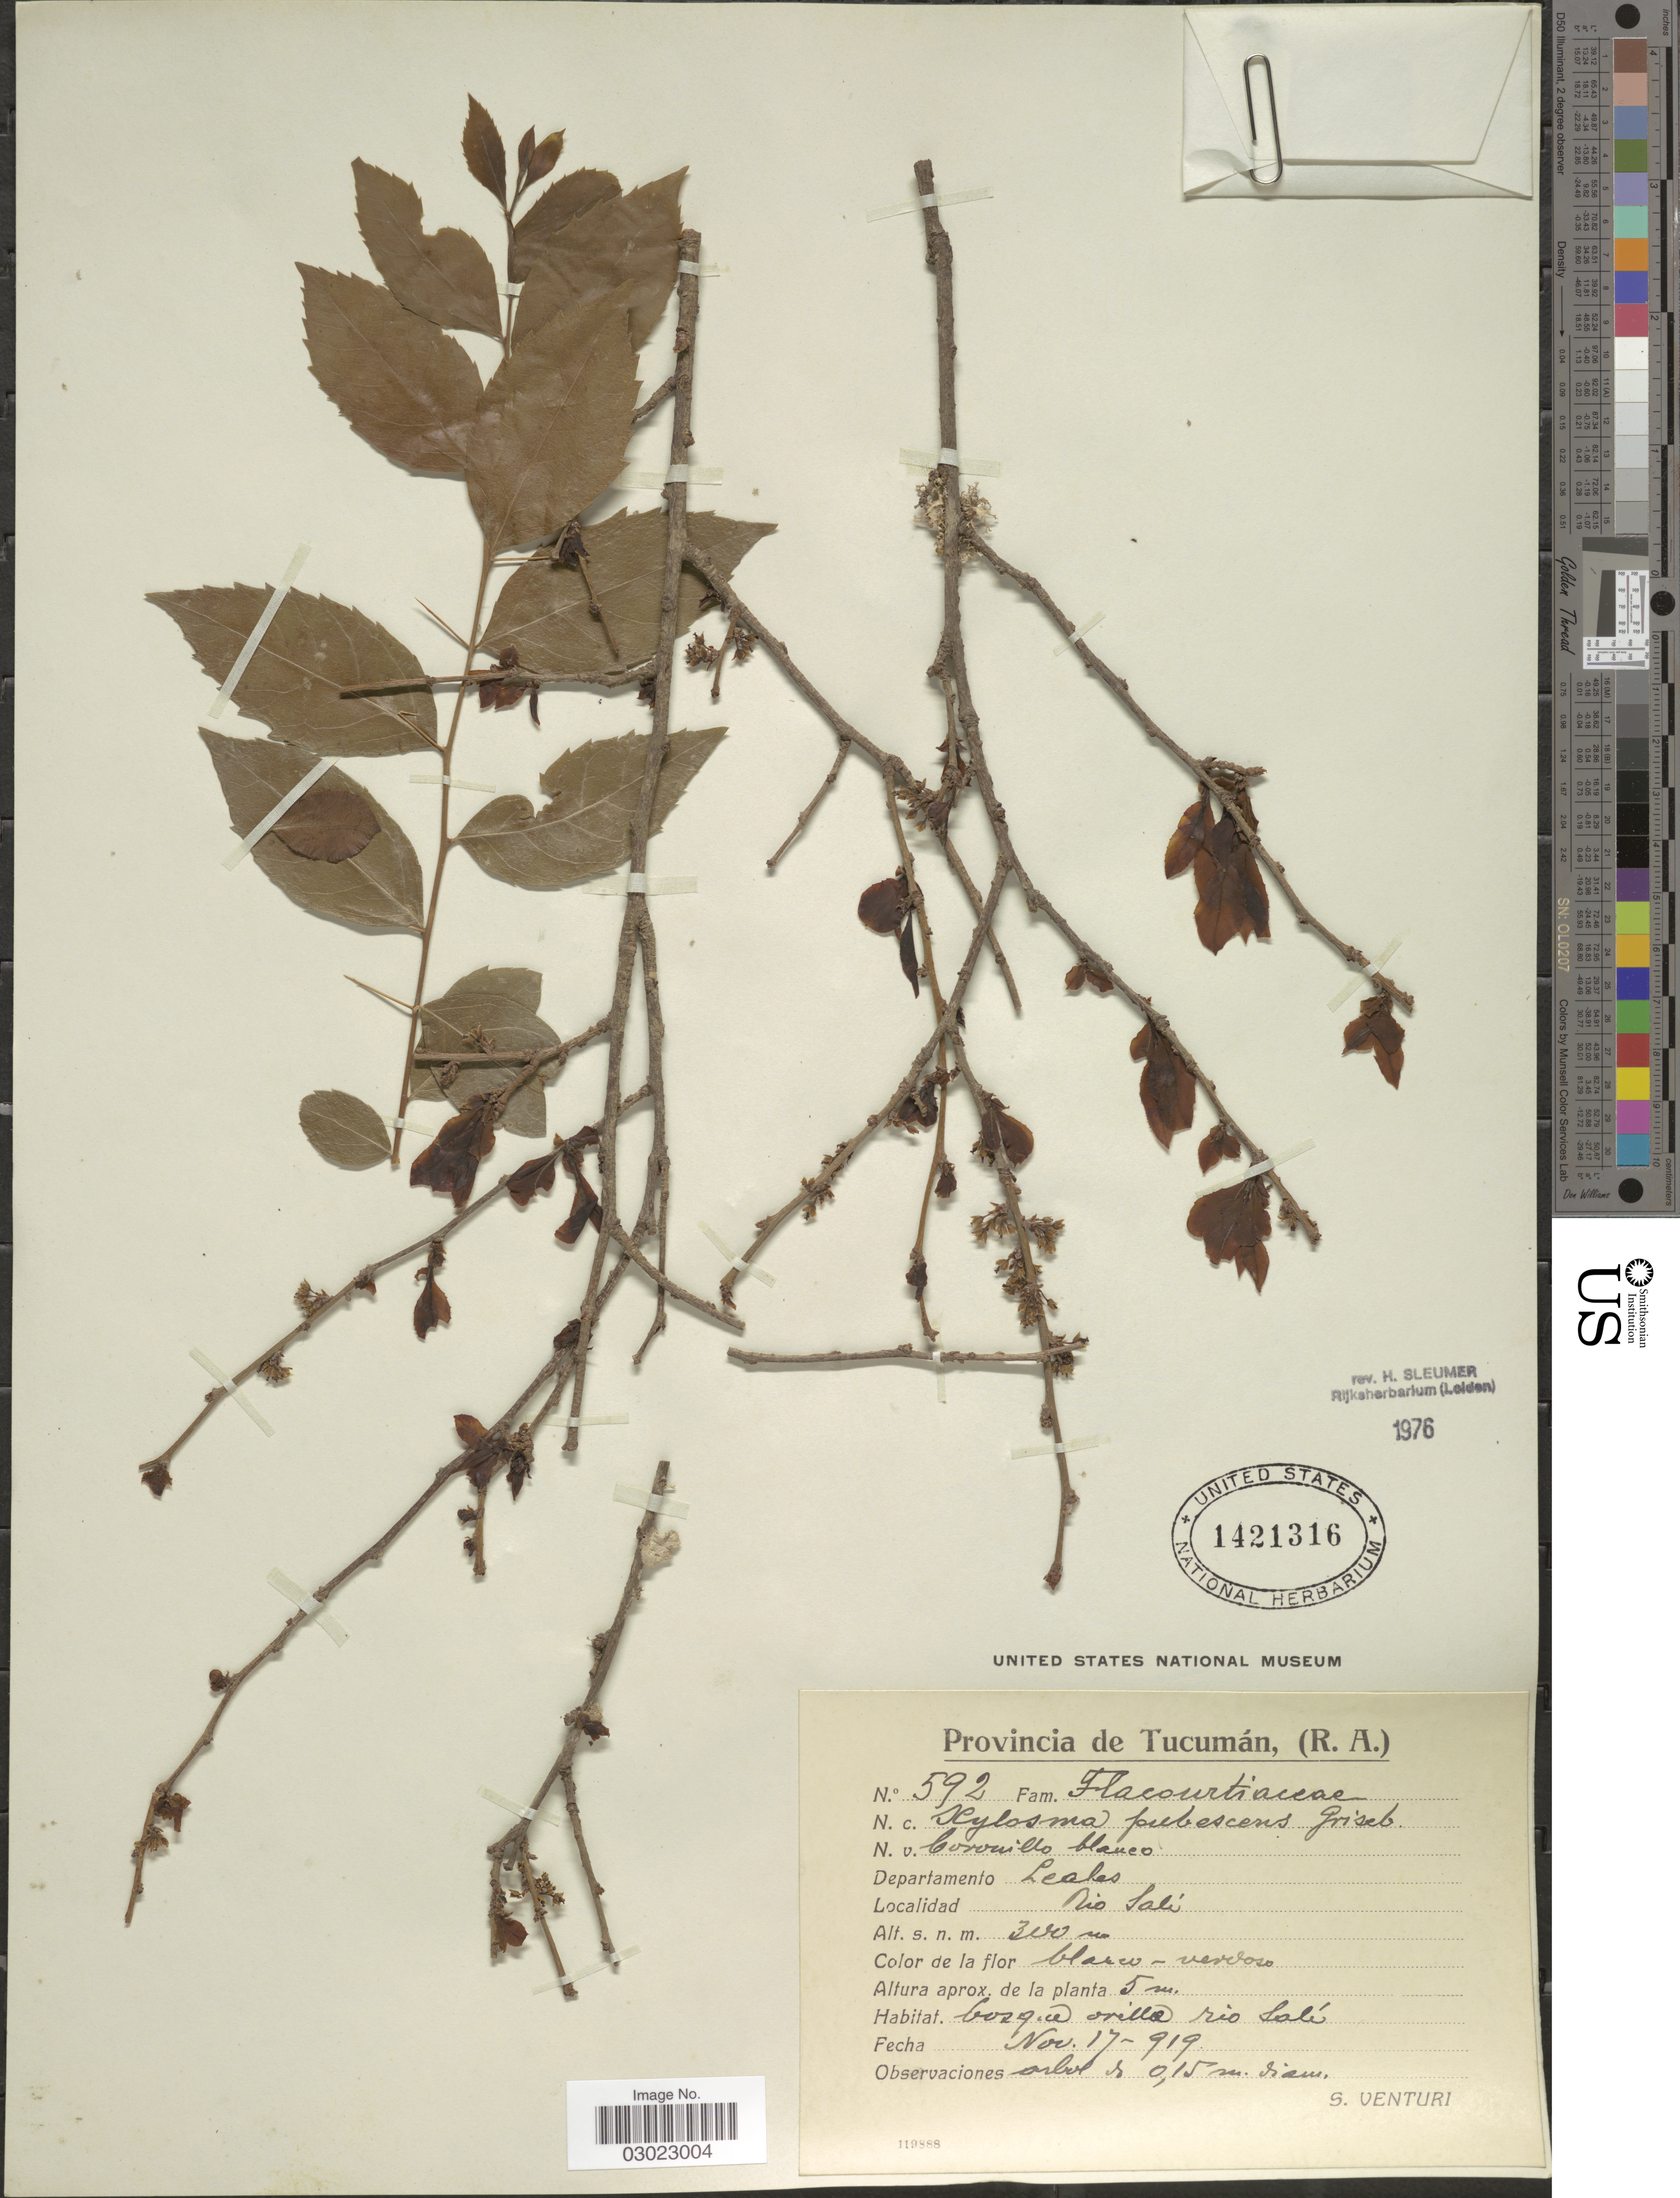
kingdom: Plantae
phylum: Tracheophyta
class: Magnoliopsida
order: Malpighiales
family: Salicaceae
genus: Xylosma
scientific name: Xylosma pubescens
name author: Griseb.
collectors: S. Venturi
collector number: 592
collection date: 1919-11-17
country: Argentina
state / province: Tucuman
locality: Departamento Leales. Rio Sali.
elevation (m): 300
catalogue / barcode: US 1421316